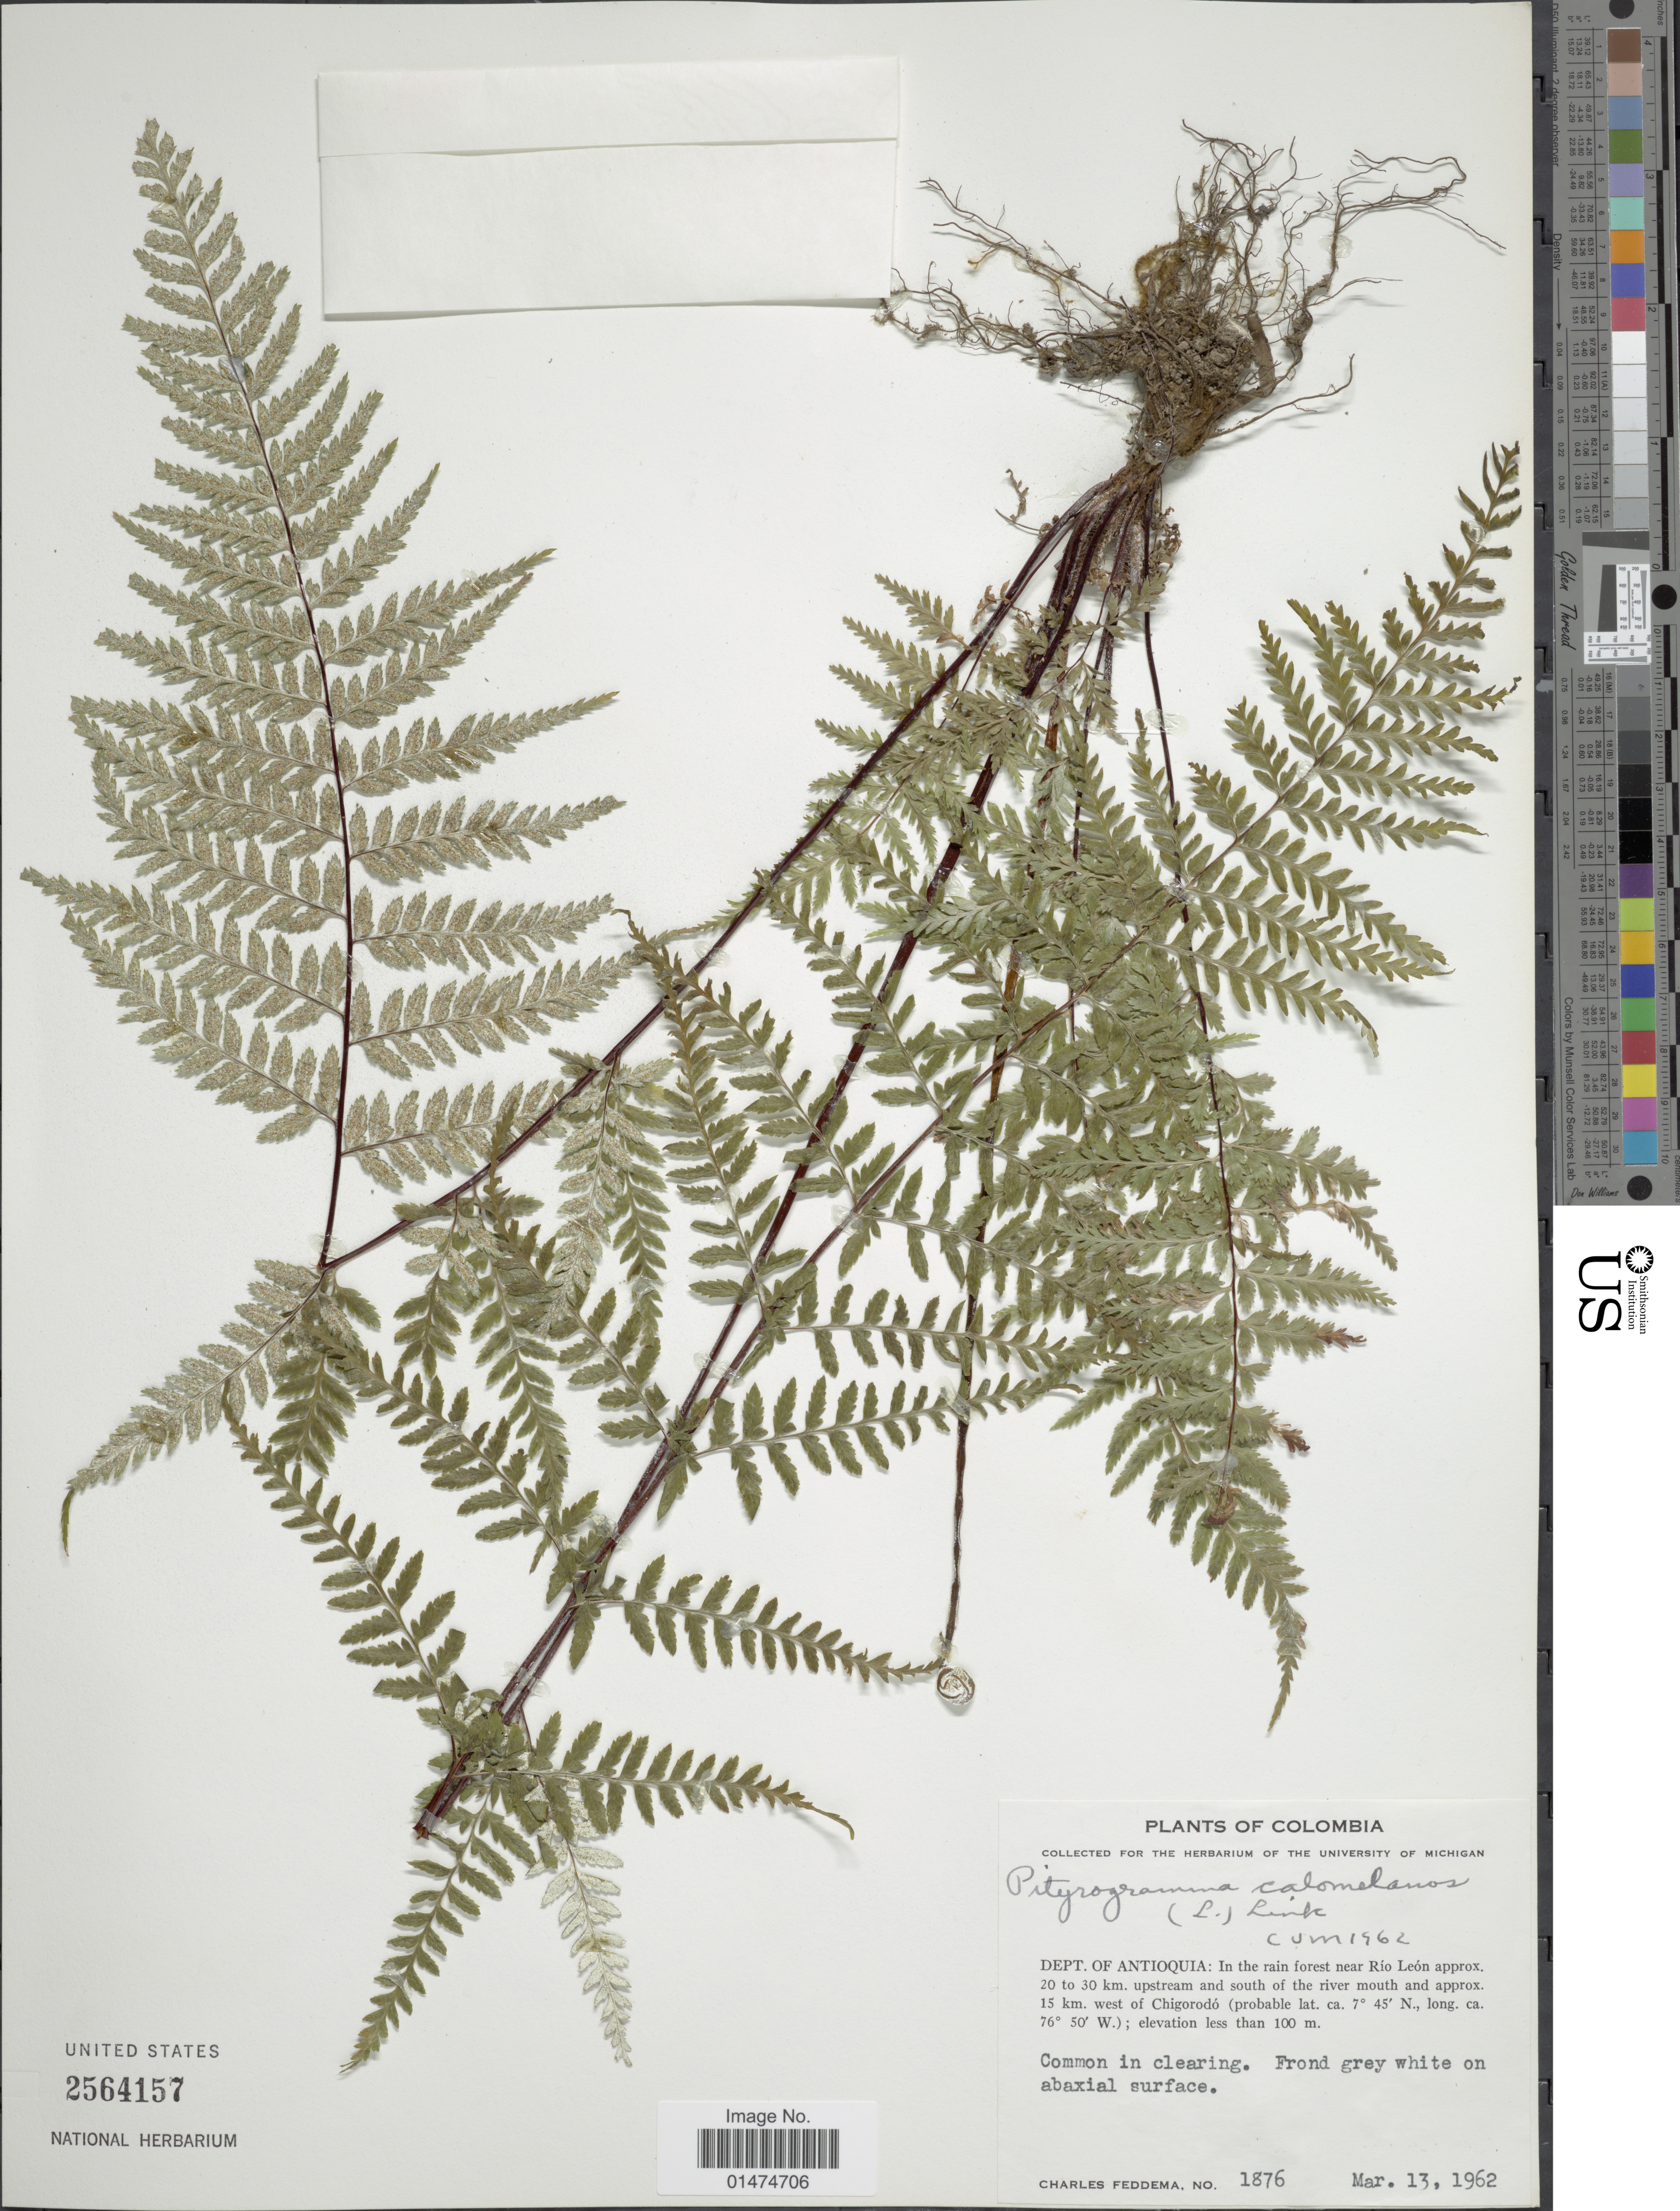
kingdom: Plantae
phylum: Tracheophyta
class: Polypodiopsida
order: Polypodiales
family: Pteridaceae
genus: Pityrogramma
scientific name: Pityrogramma calomelanos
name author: (L.) Link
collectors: C. Feddema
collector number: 1876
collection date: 1962-03-13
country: Colombia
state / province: Antioquia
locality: Dept. of Antioquia: in the rain near Rio Leon approx. 20 to 30 km. ipstream and south of the river mouth and approx. 15 km. west of Chigorodo.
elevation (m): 100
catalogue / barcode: US 2564157